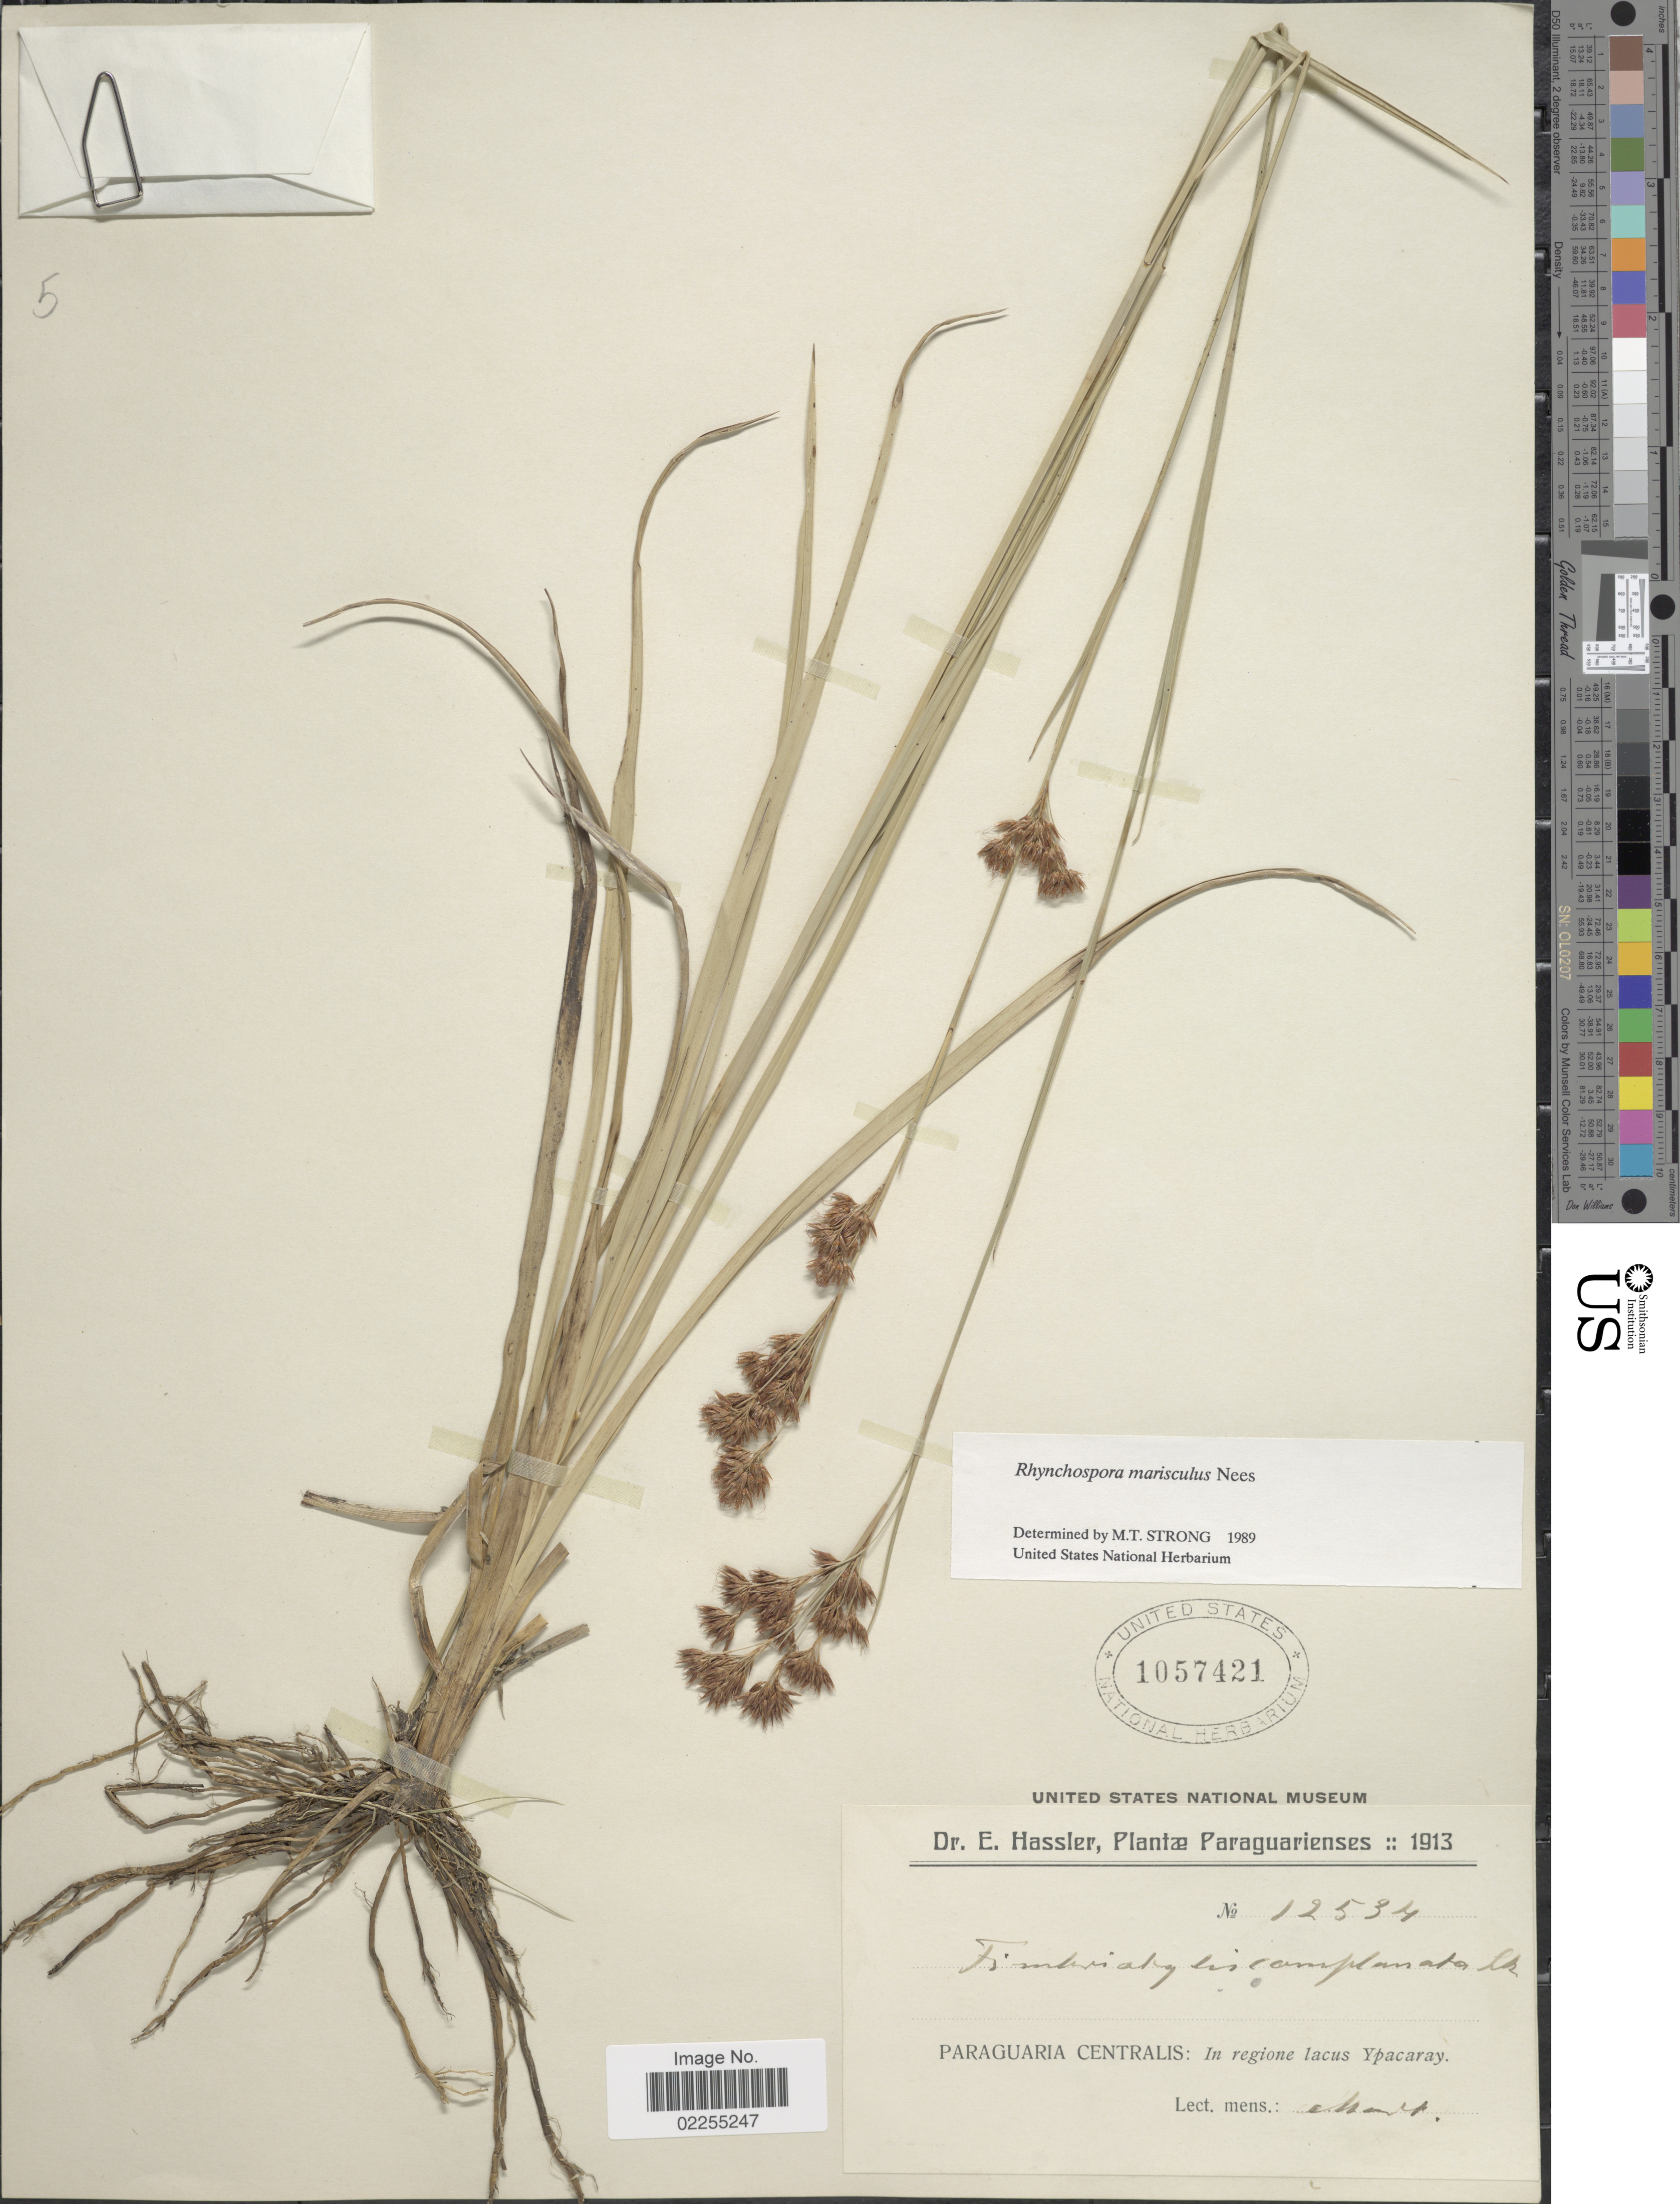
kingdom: Plantae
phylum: Tracheophyta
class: Liliopsida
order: Poales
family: Cyperaceae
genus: Rhynchospora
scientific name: Rhynchospora marisculus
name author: Lindl. & Nees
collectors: E. Hassler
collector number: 12534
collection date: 1913-03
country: Paraguay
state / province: Central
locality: Paraguaria Centralis: In regione lacus Ypacaray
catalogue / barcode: US 1057421